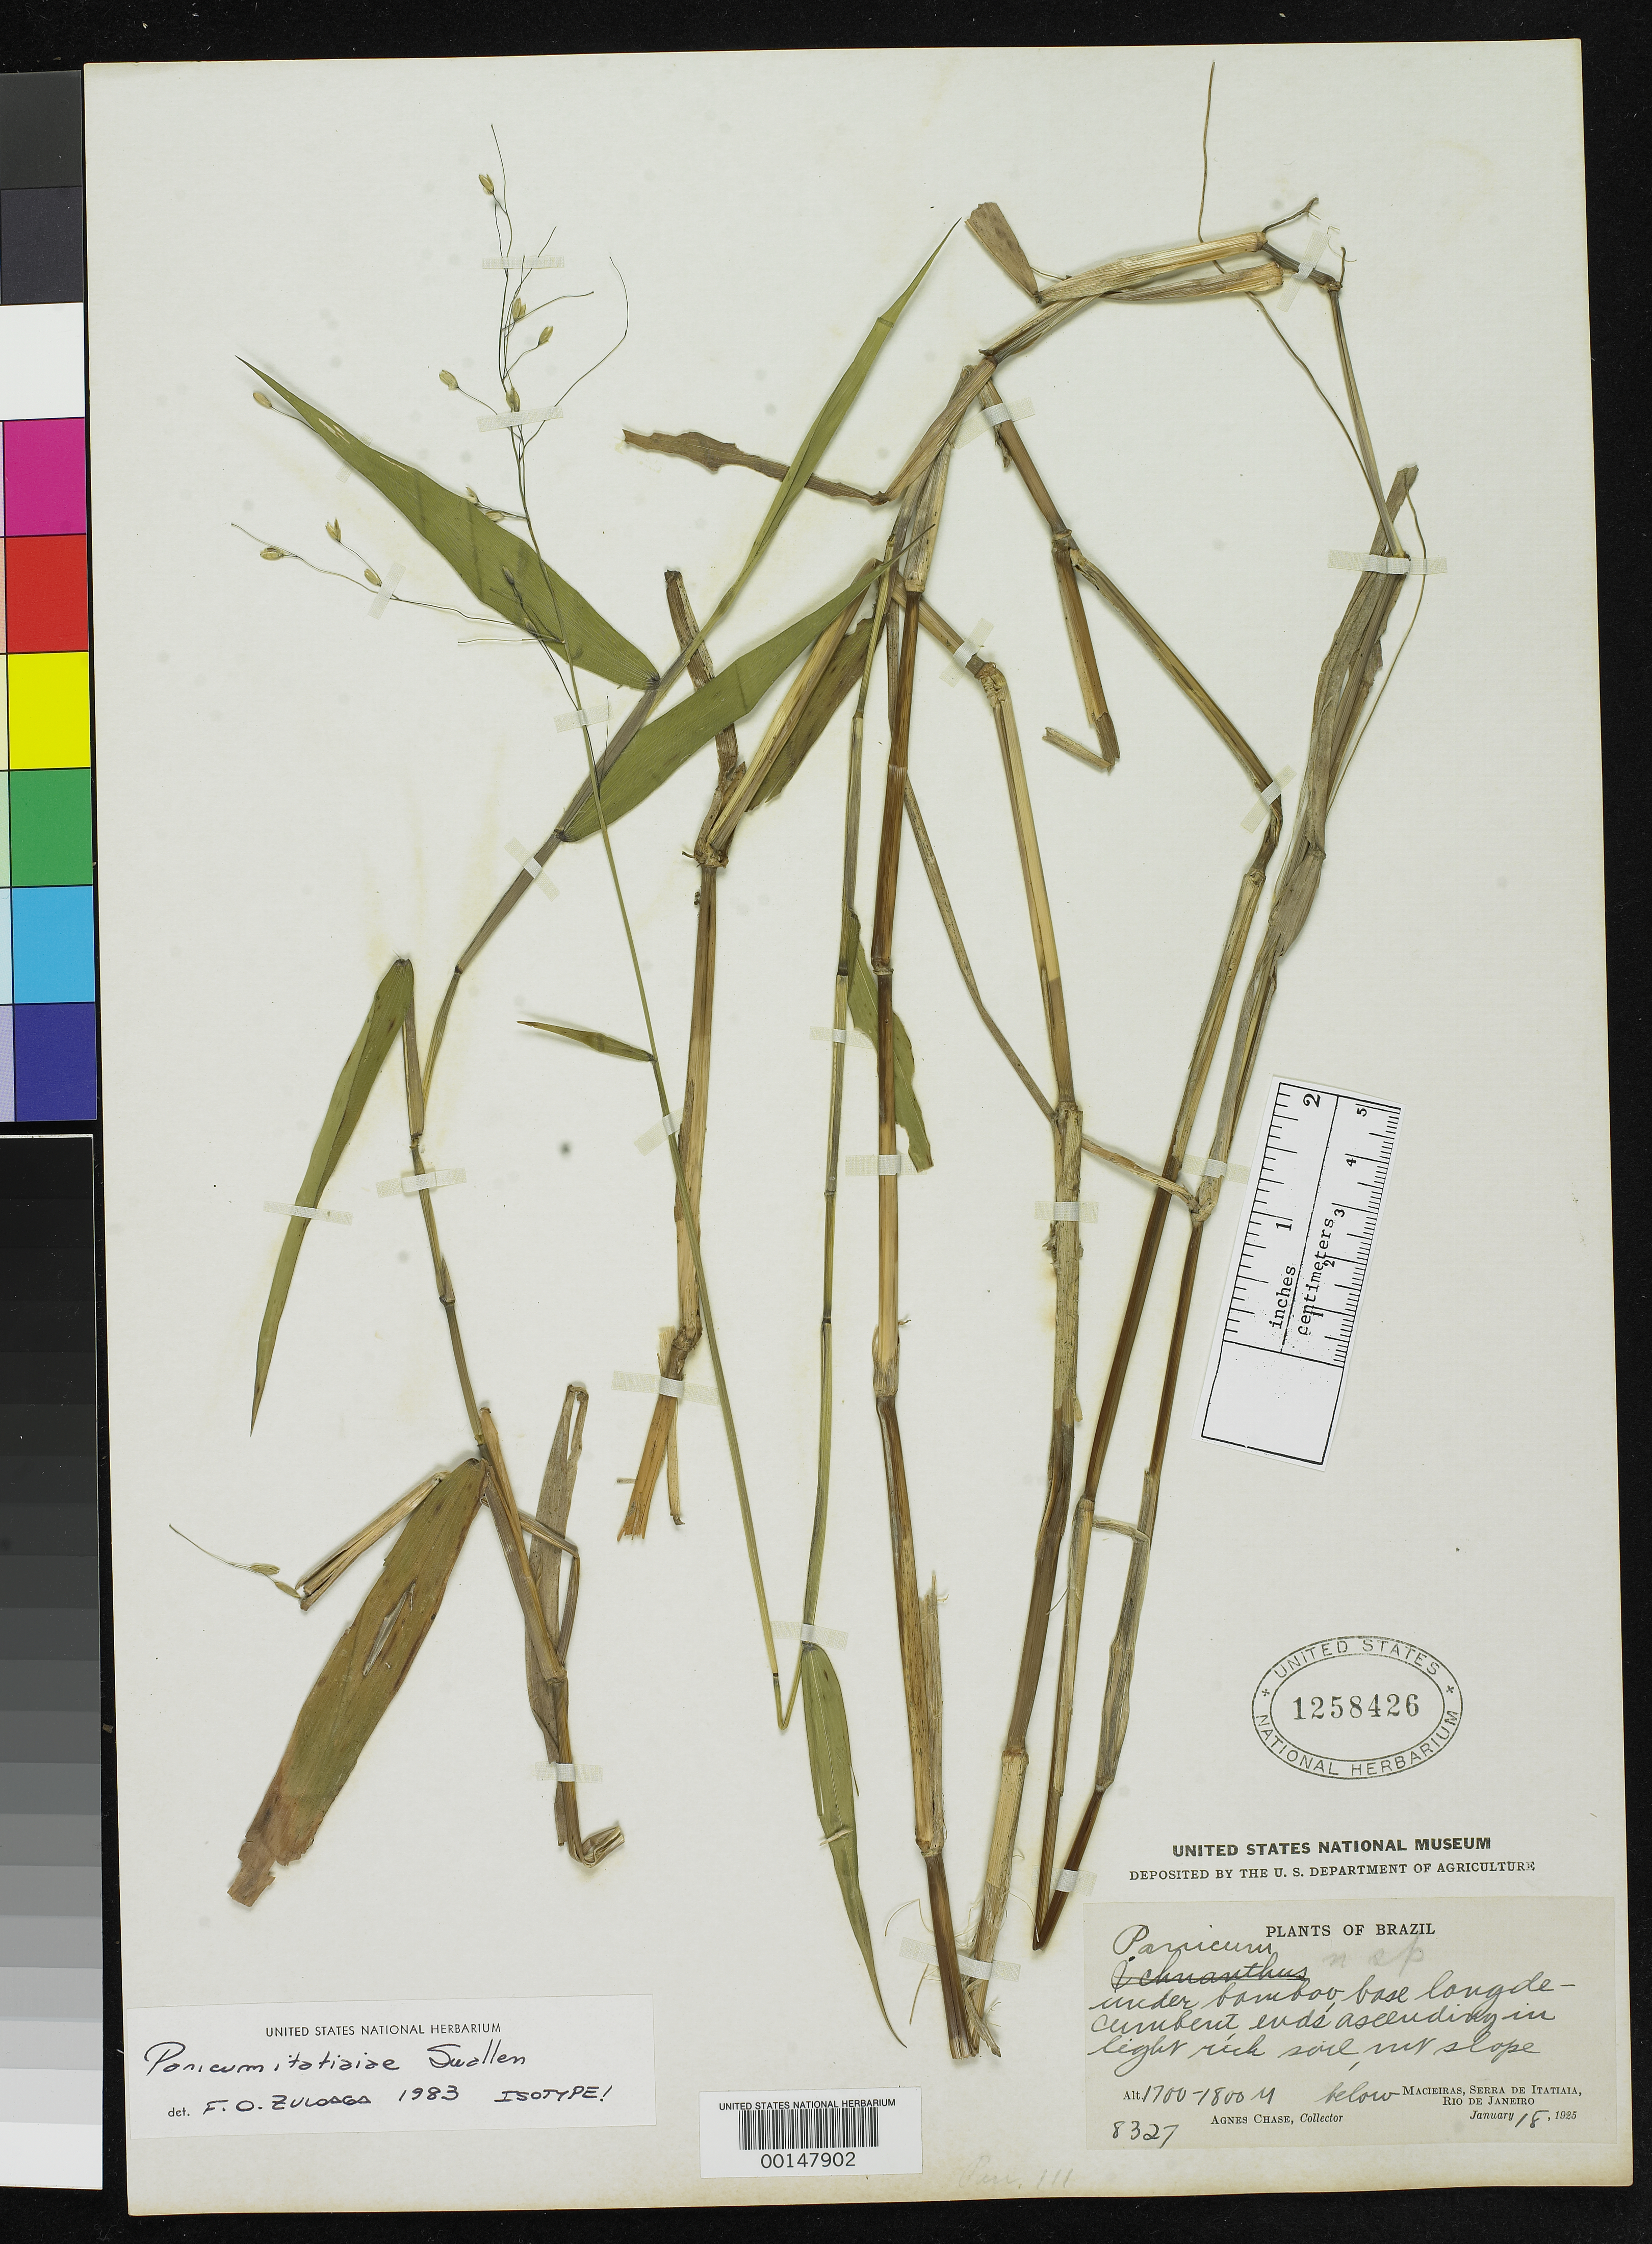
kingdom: Plantae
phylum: Tracheophyta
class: Liliopsida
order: Poales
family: Poaceae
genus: Panicum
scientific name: Panicum itatiaiae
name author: Swallen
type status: Isotype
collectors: A. Chase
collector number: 8327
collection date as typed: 18 Jan 1925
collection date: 1925-01-18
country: Brazil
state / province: Rio de Janeiro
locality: Below Macieiras, Serra de Itatiaia.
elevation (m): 1700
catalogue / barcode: US 1258426